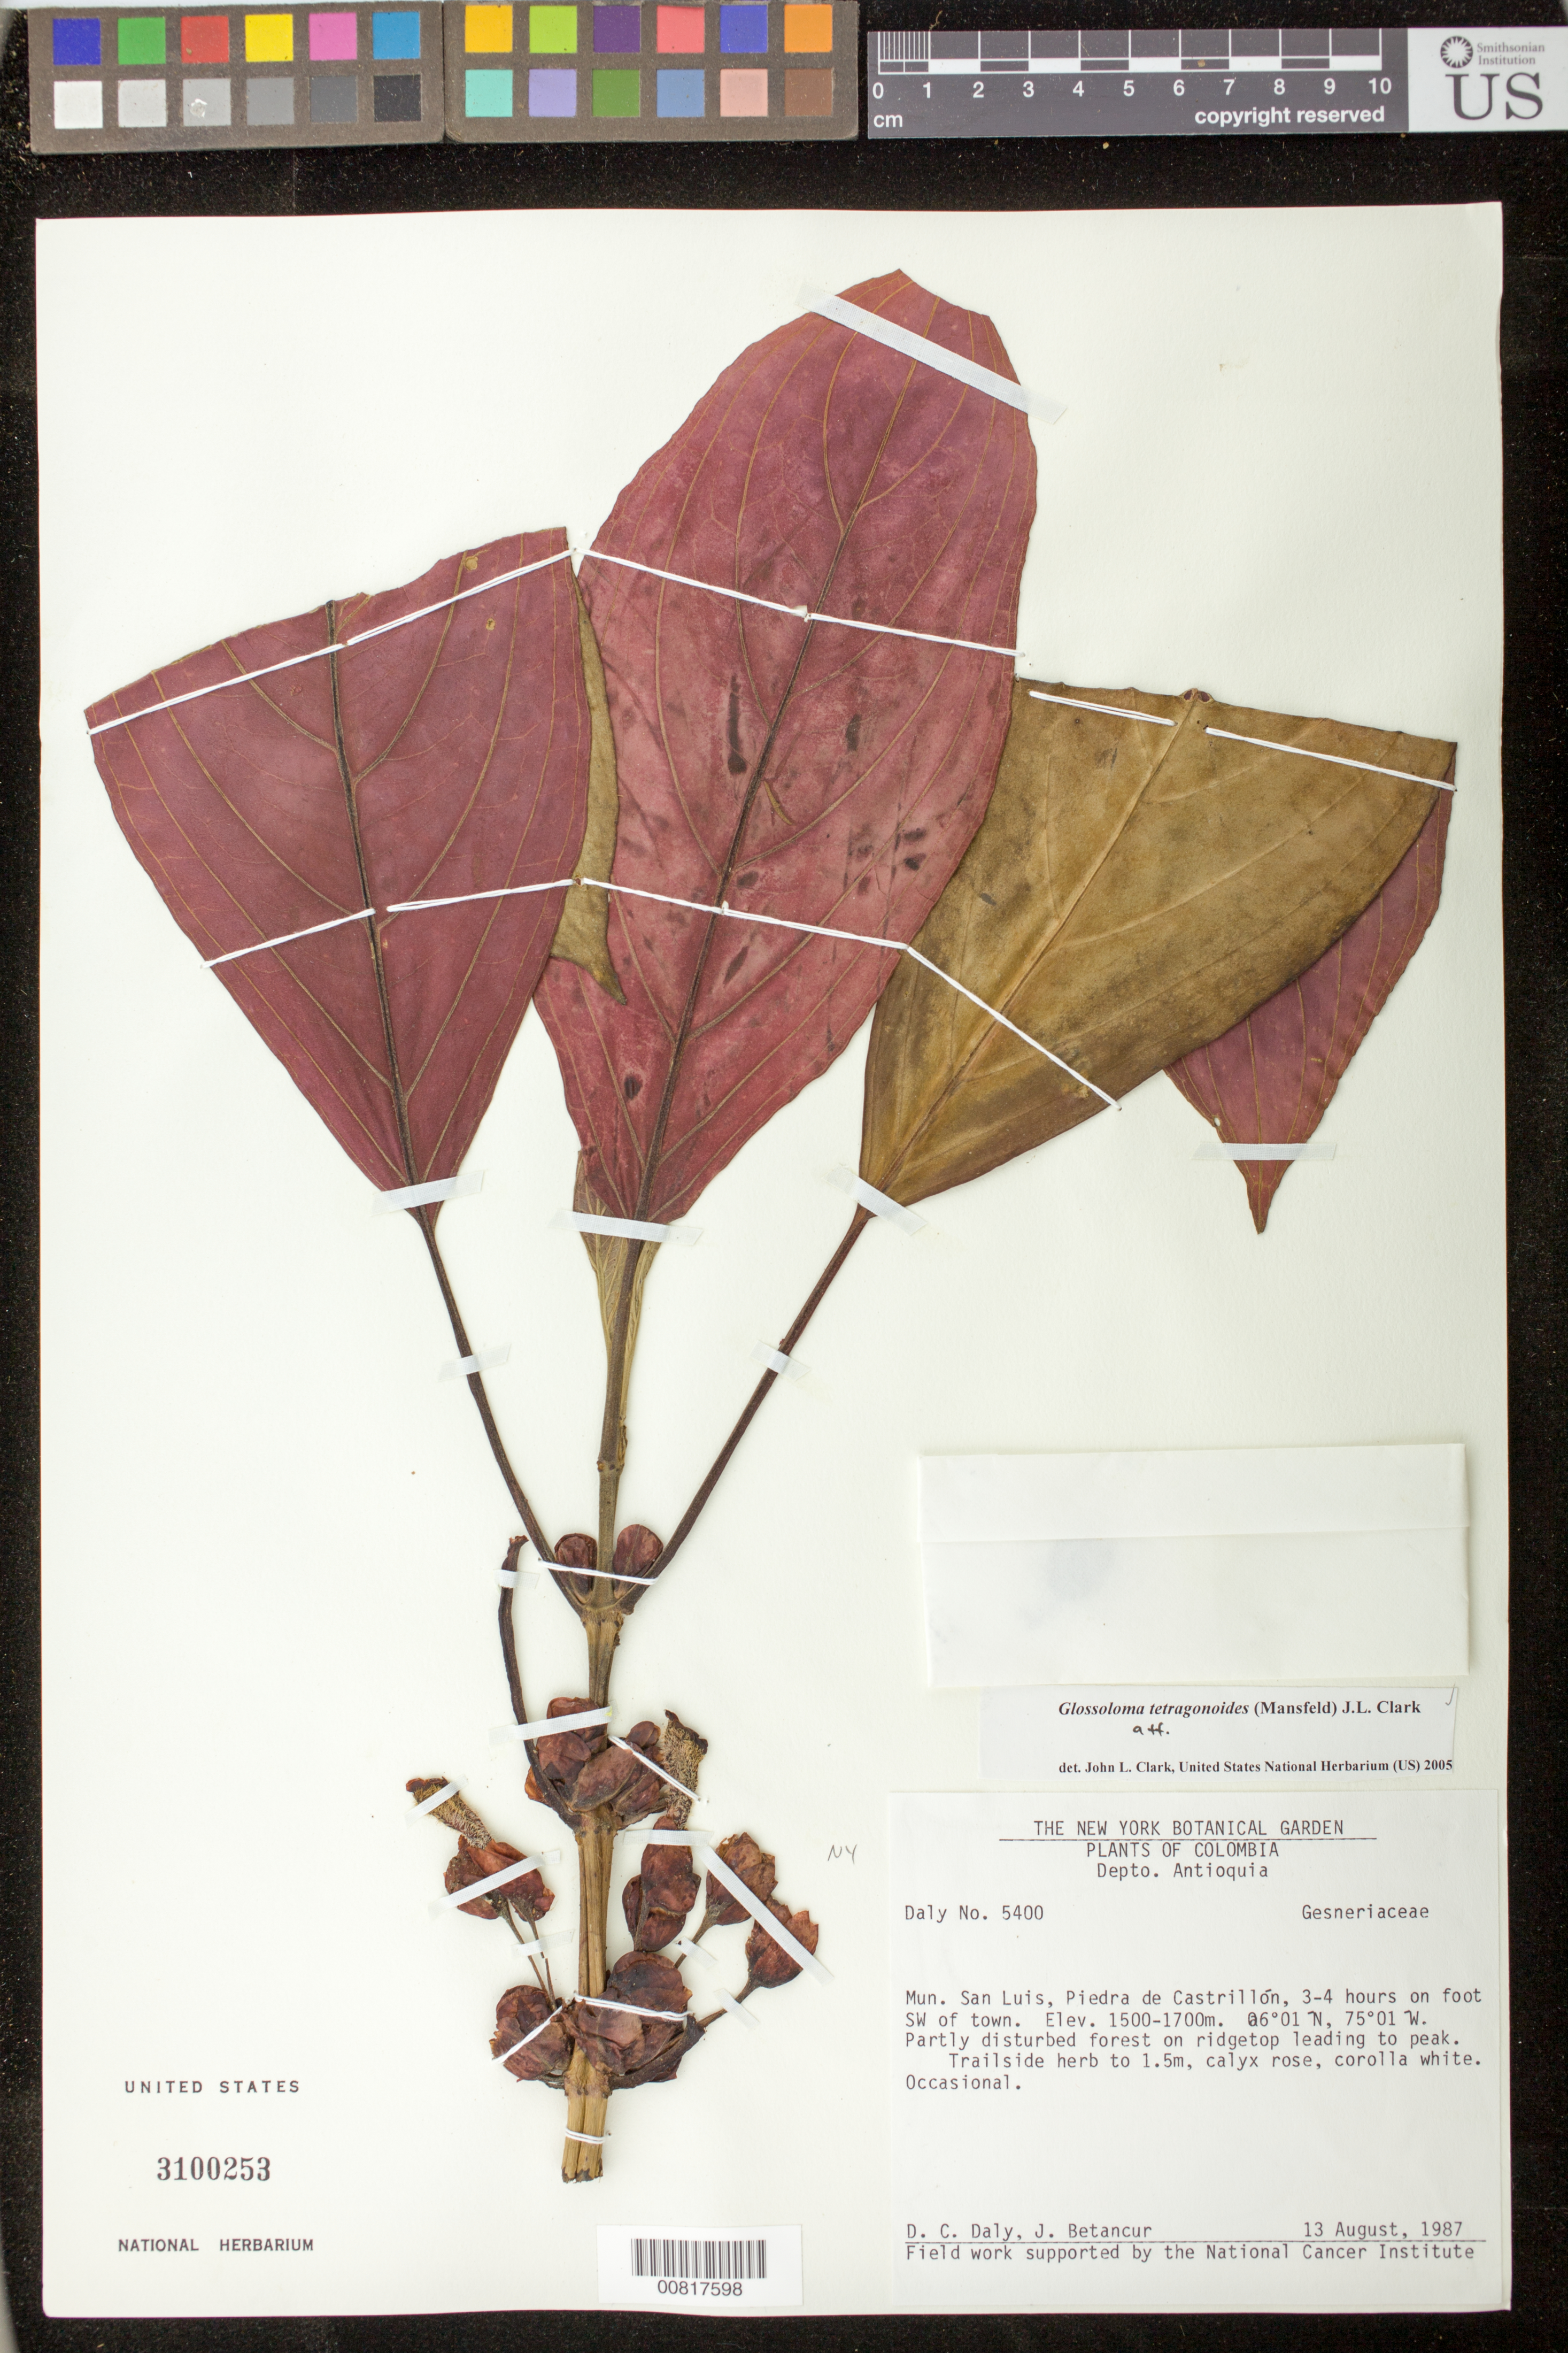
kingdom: Plantae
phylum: Tracheophyta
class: Magnoliopsida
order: Lamiales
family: Gesneriaceae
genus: Glossoloma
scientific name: Glossoloma tetragonoides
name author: (Mansf.) J.L. Clark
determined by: Clark, J. L., (SEL), The Marie Selby Botanical Garden (UNITED STATES)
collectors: D. C. Daly & J. C. Betancur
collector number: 5400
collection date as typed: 13 Aug 1987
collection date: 1987-08-13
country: Colombia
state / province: Antioquia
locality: Mun. San Luis, Piedra de Castrillón, 3-4 hrs on foot SW of town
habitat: Partly disturbed forest on ridgetop leading to peak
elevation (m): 1500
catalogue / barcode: US 3100253